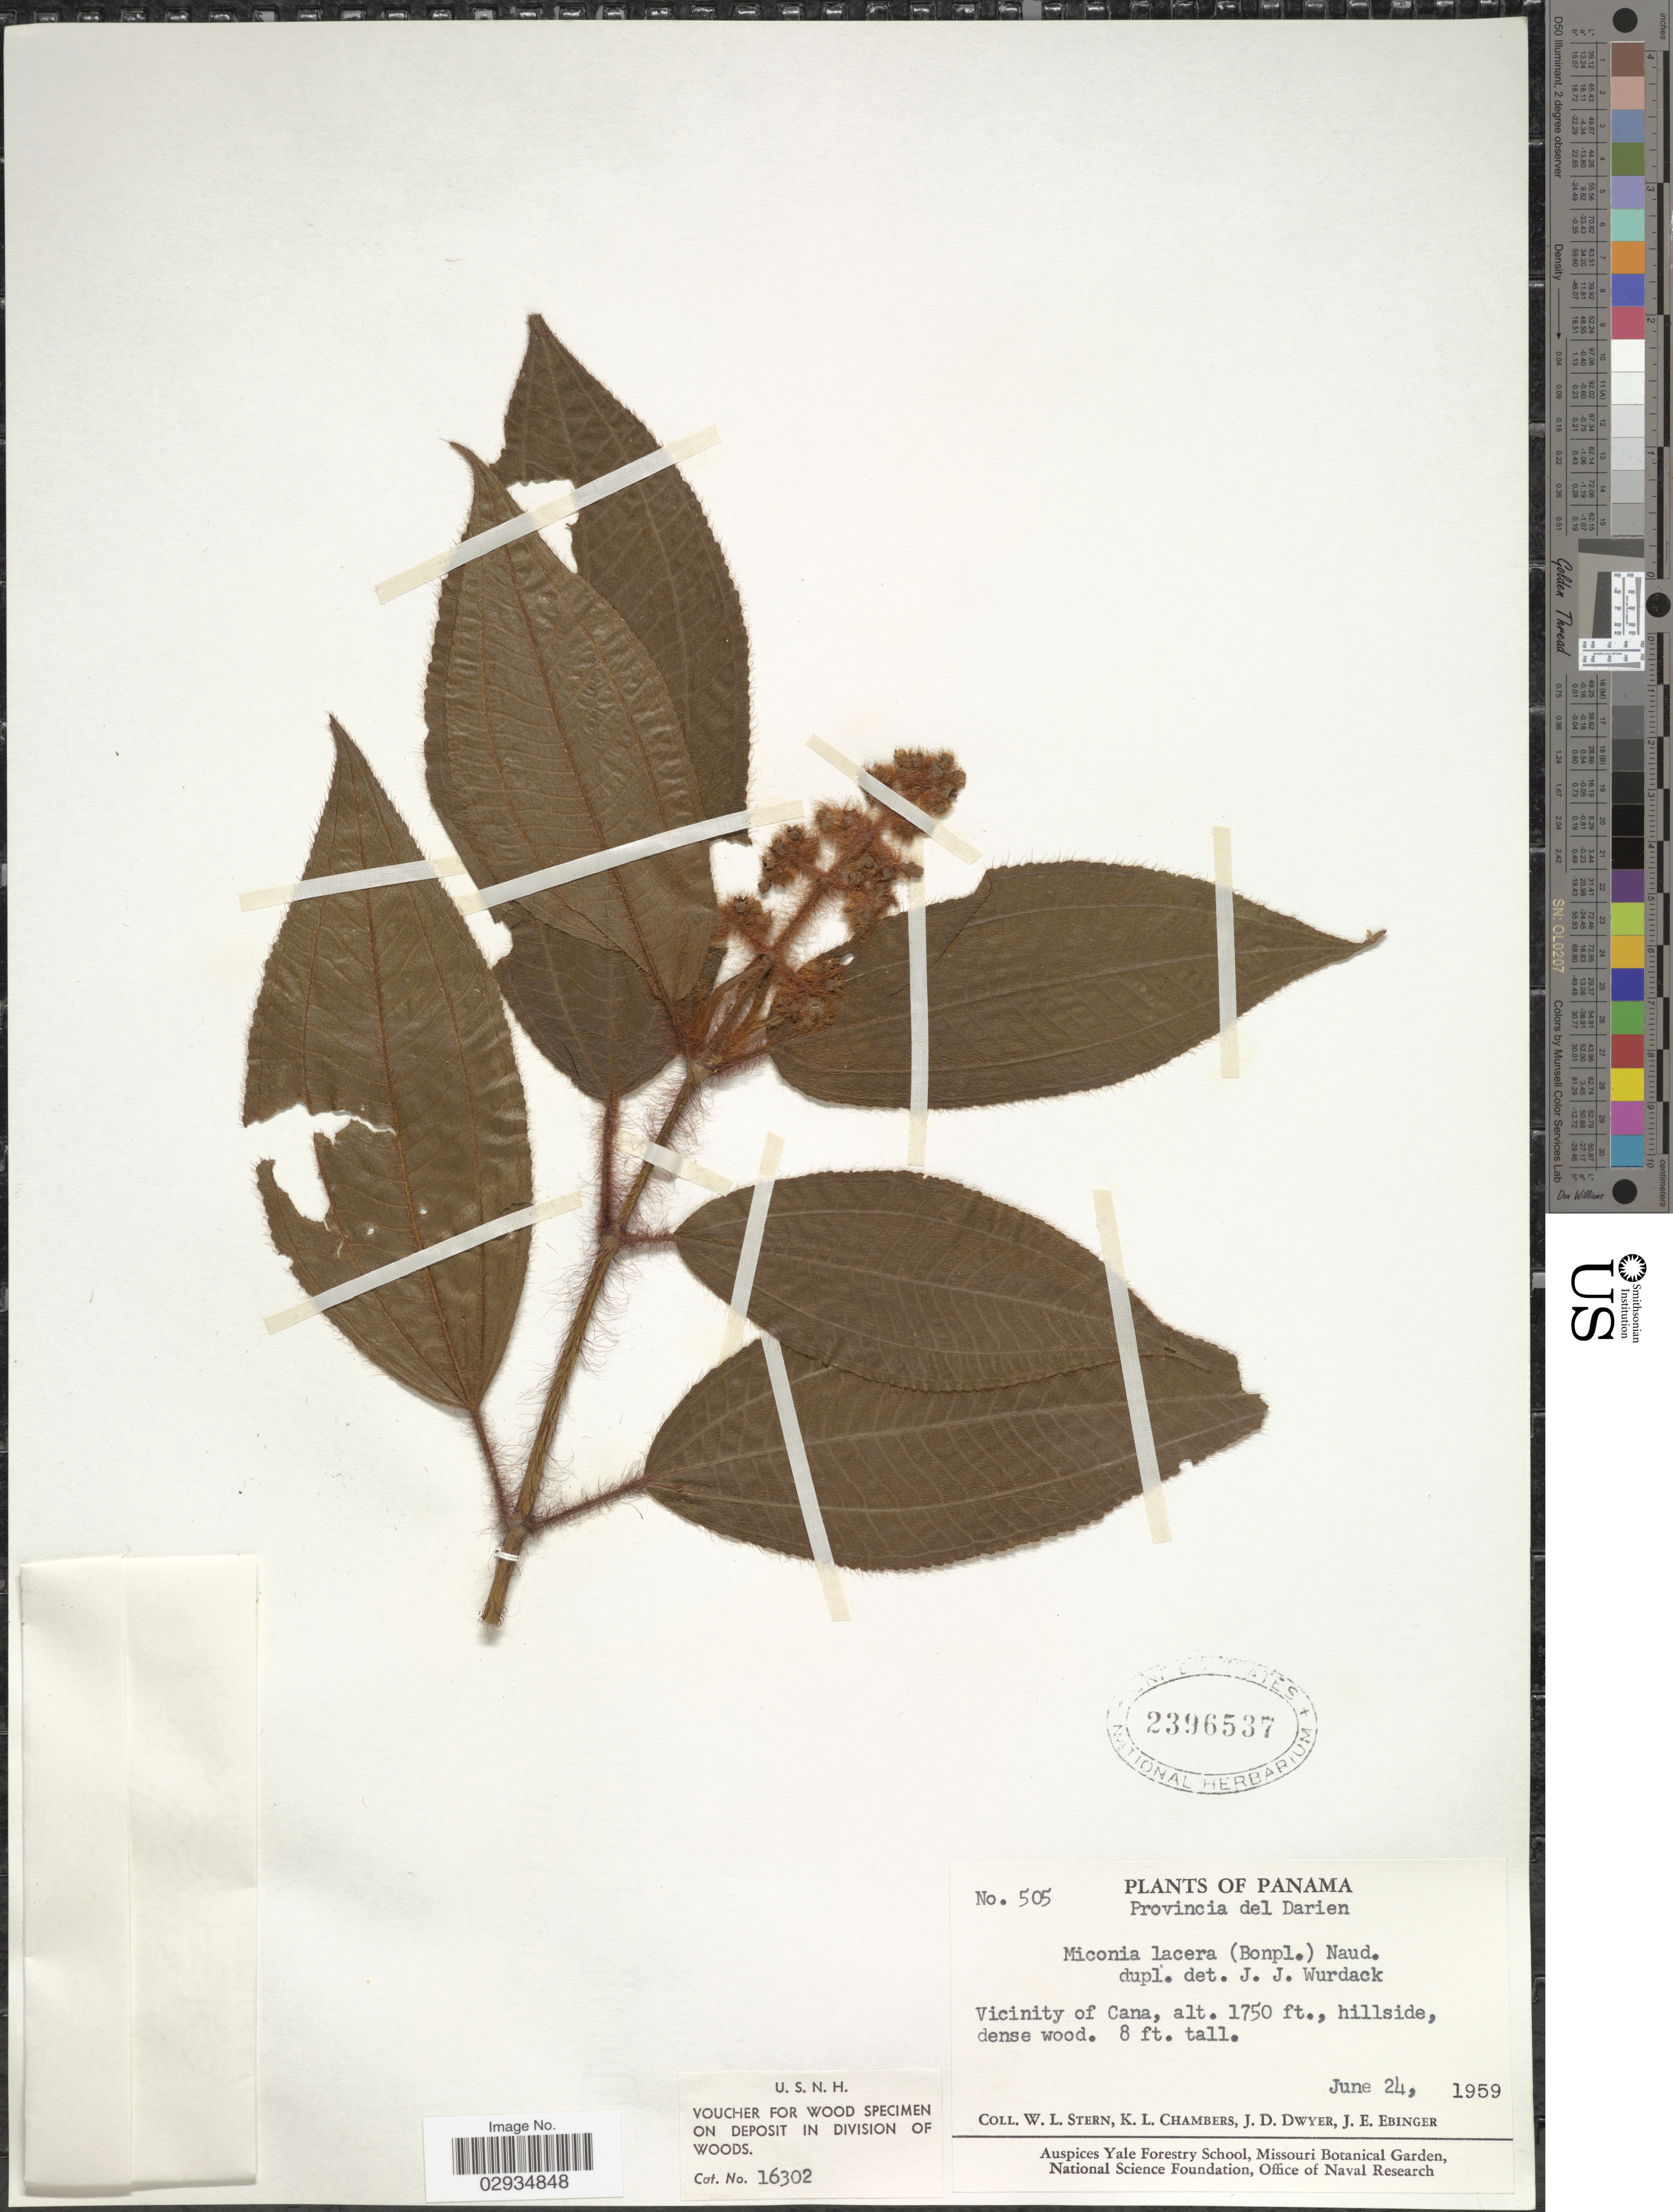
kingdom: Plantae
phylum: Tracheophyta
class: Magnoliopsida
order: Myrtales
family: Melastomataceae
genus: Miconia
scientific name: Miconia lacera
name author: (Bonpl.) Naudin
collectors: W. L. Stern, K. Chambers, J. D. Dwyer & J. Ebinger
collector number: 505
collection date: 1959-06-24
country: Panama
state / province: Darién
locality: Vicinity of Cana.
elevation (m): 533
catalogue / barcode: US 2396537